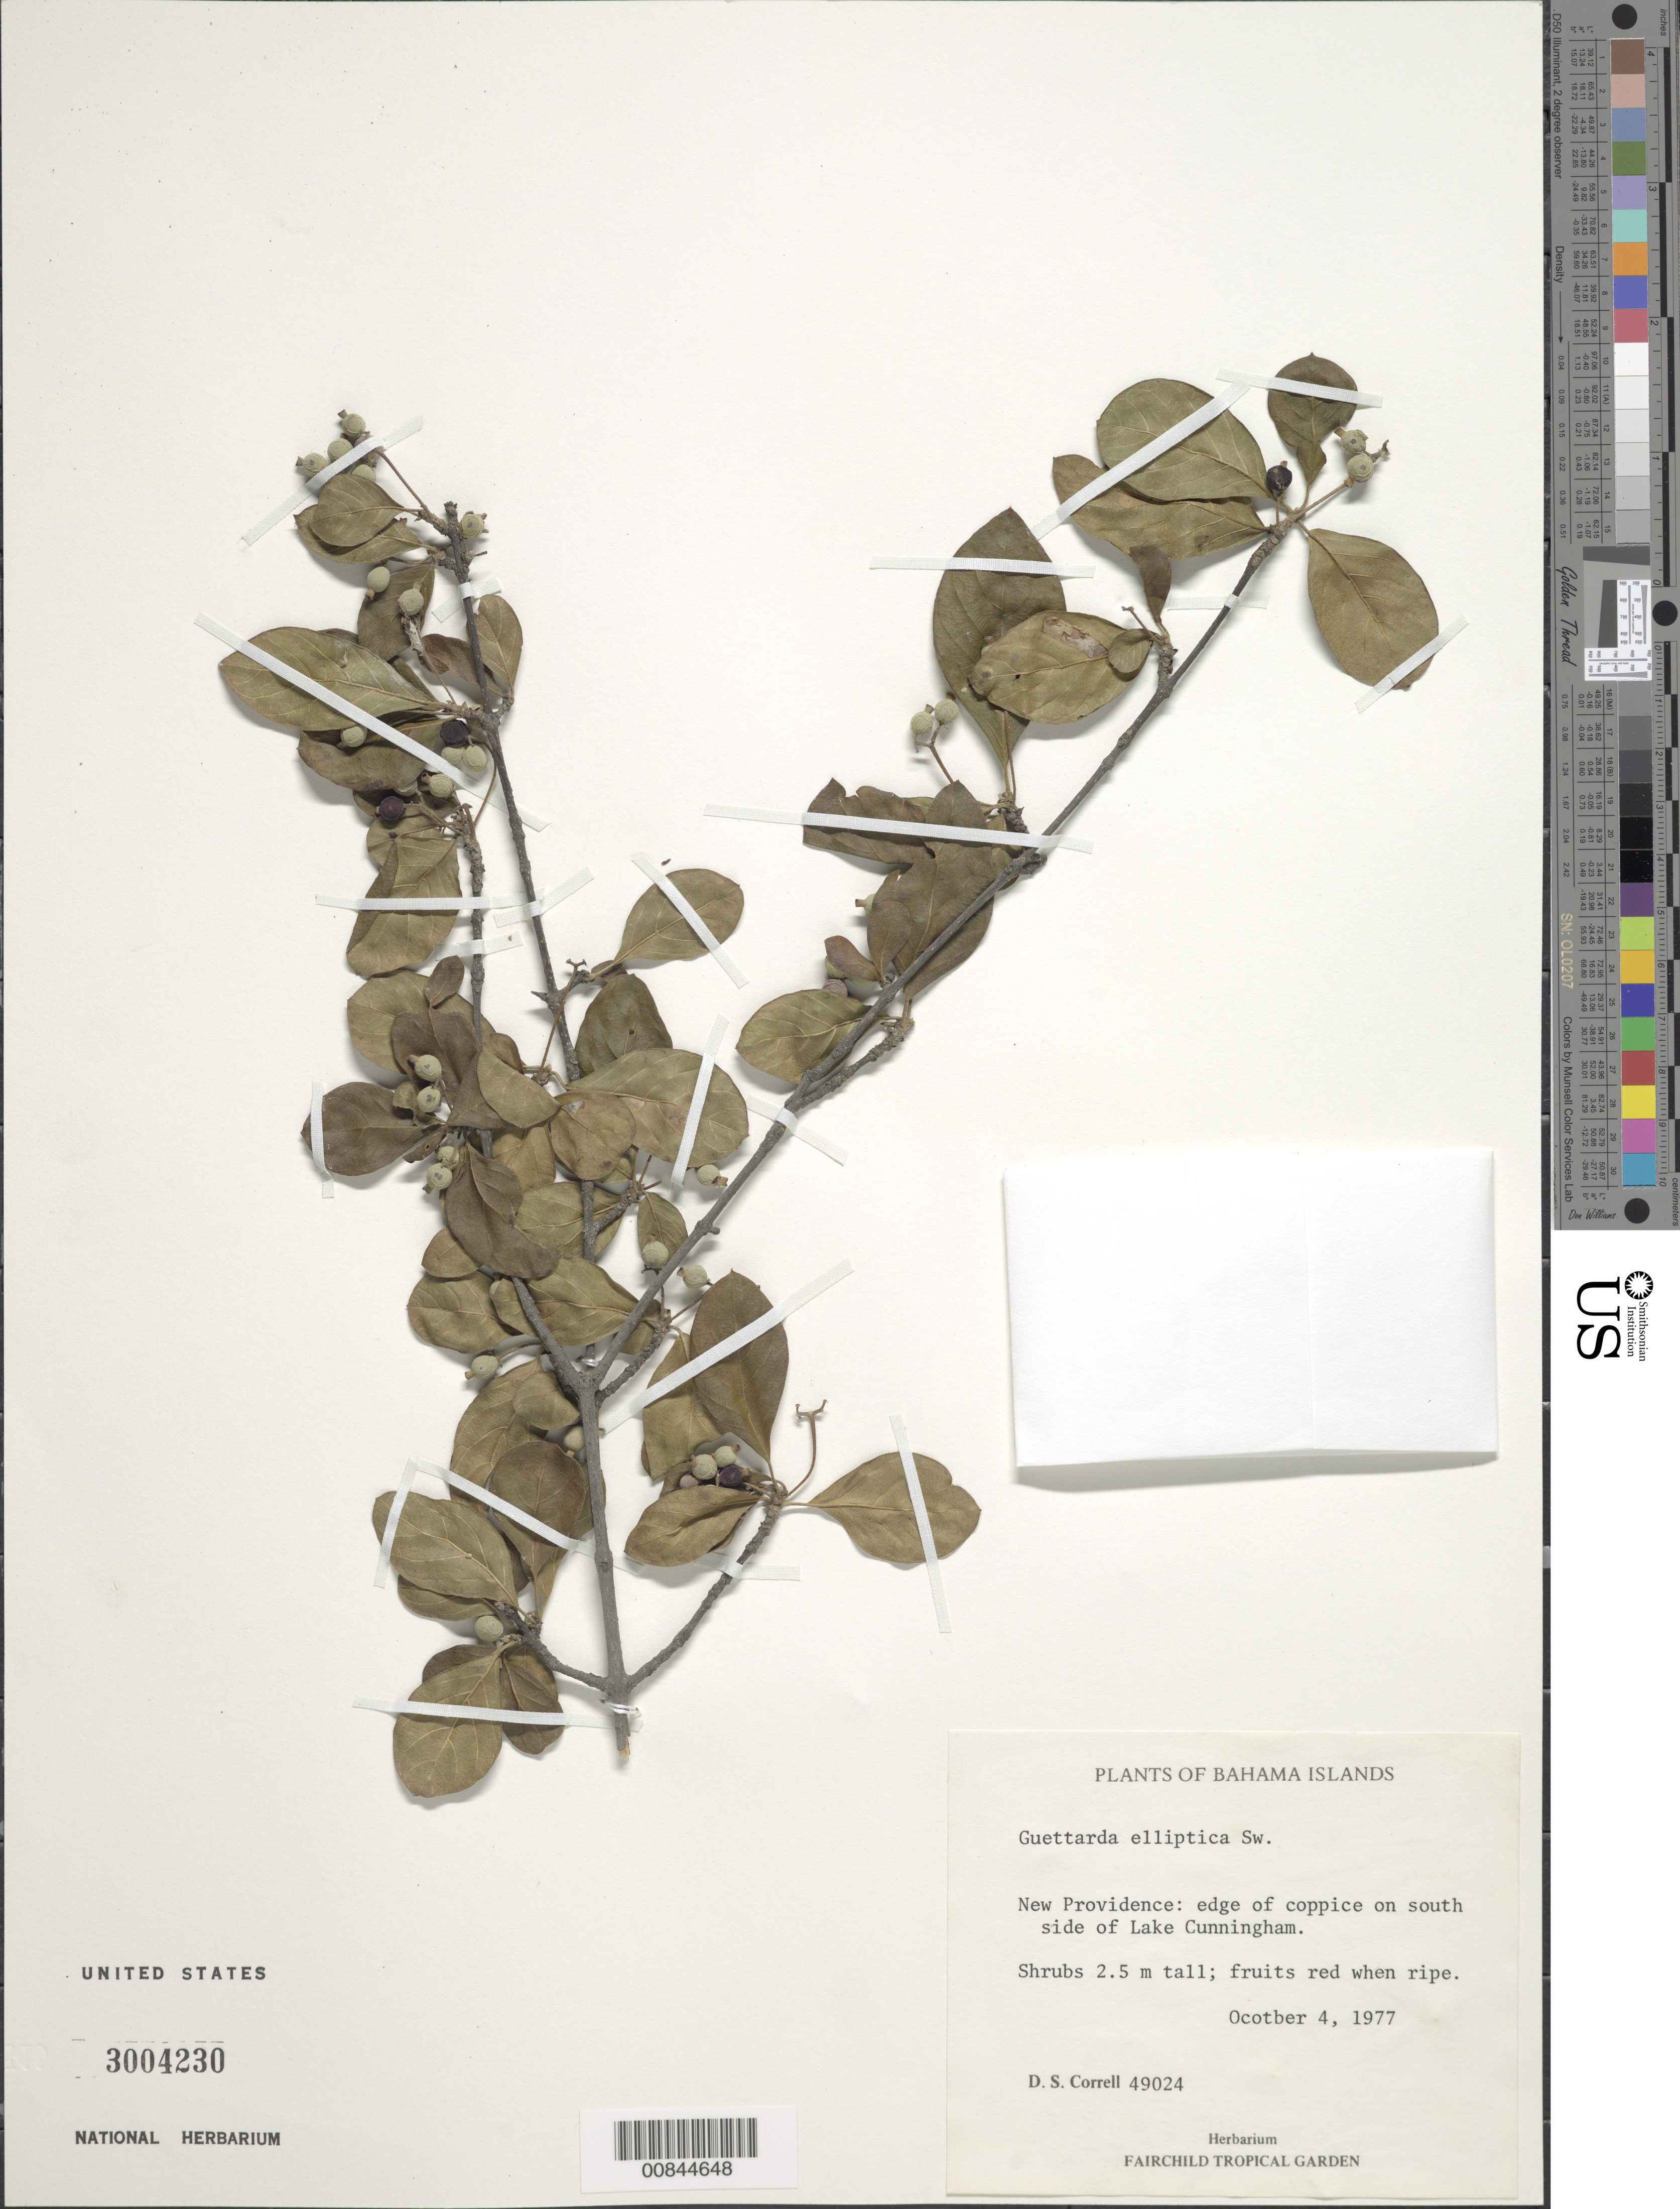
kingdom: Plantae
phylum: Tracheophyta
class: Magnoliopsida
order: Gentianales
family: Rubiaceae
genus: Guettarda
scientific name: Guettarda elliptica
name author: Sw.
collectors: D. S. Correll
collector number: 49024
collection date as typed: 04 Oct 1977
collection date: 1977-10-04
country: Bahamas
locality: New Providnece: On south side of Lake Cunningham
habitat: Edge of coppice on south side of lake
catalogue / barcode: US 3004230